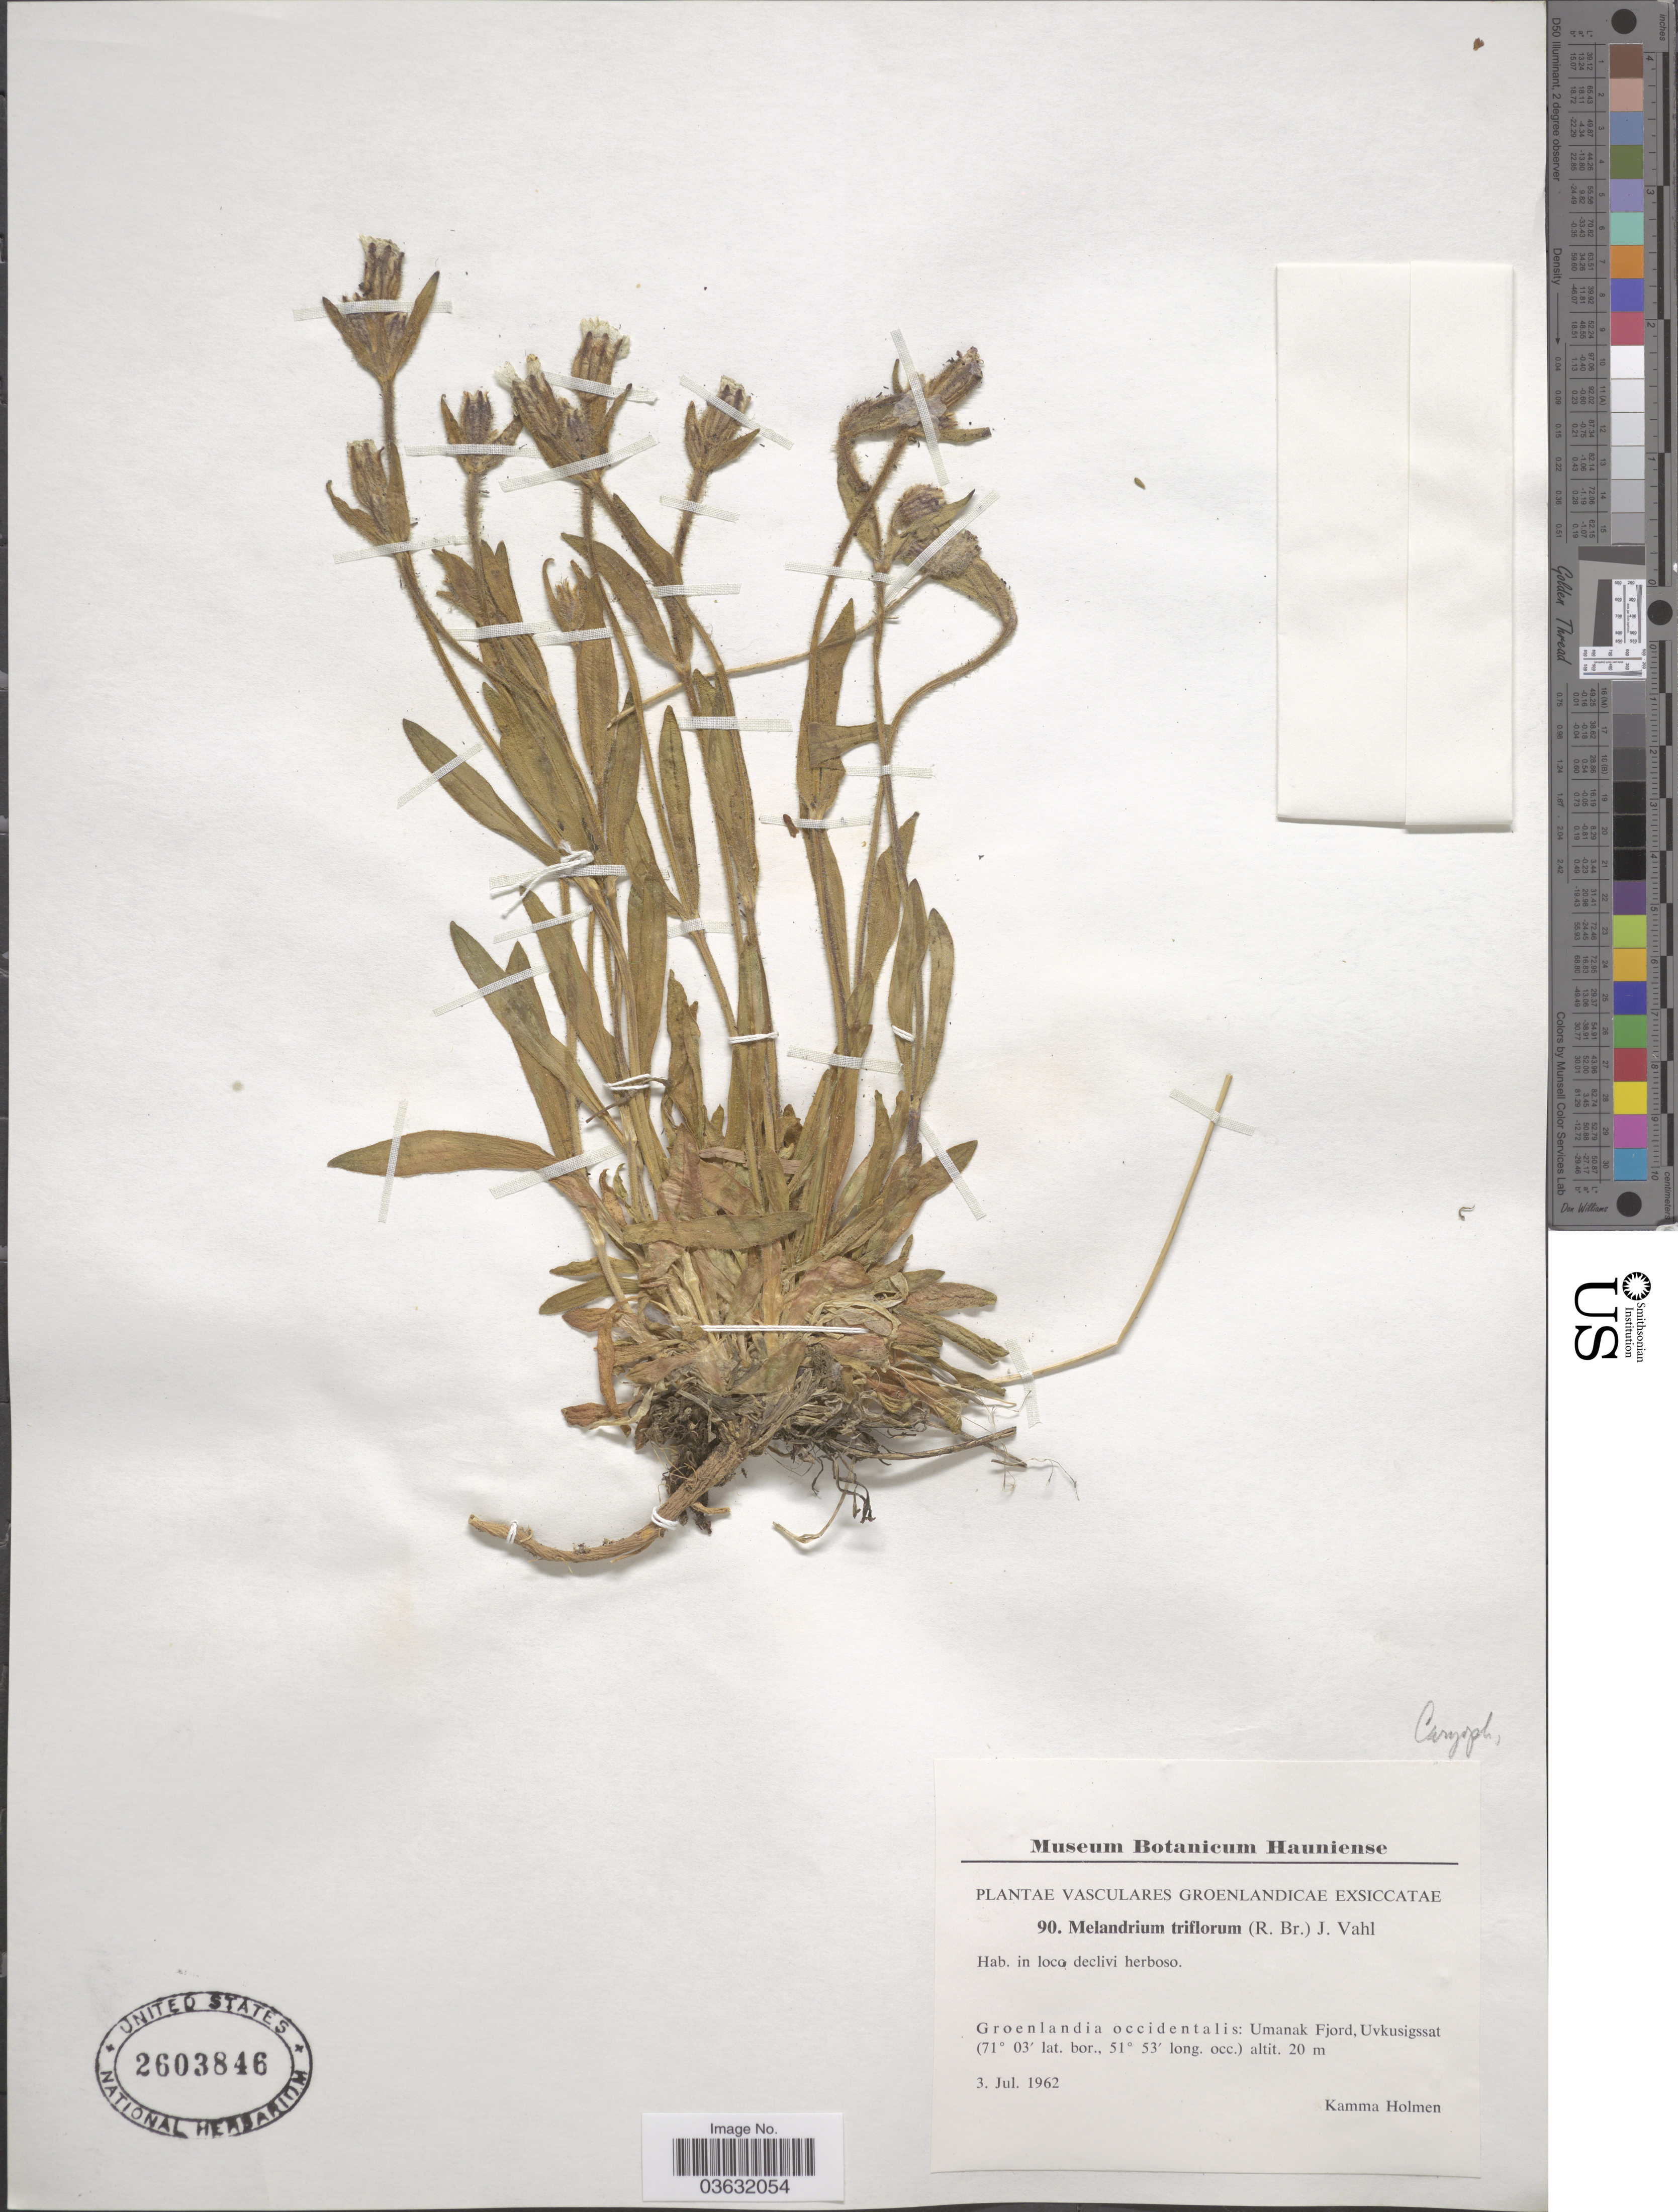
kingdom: Plantae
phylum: Tracheophyta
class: Magnoliopsida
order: Caryophyllales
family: Caryophyllaceae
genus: Silene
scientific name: Silene sorensenis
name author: (B. Boivin) Bocquet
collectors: K. A. Holmen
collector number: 90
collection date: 1962-07-03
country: Greenland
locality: Vasculares Groenlandicae. Groenlandia occidentalis: Umanak Fjord, Uvkusigssat.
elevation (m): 20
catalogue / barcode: US 2603846